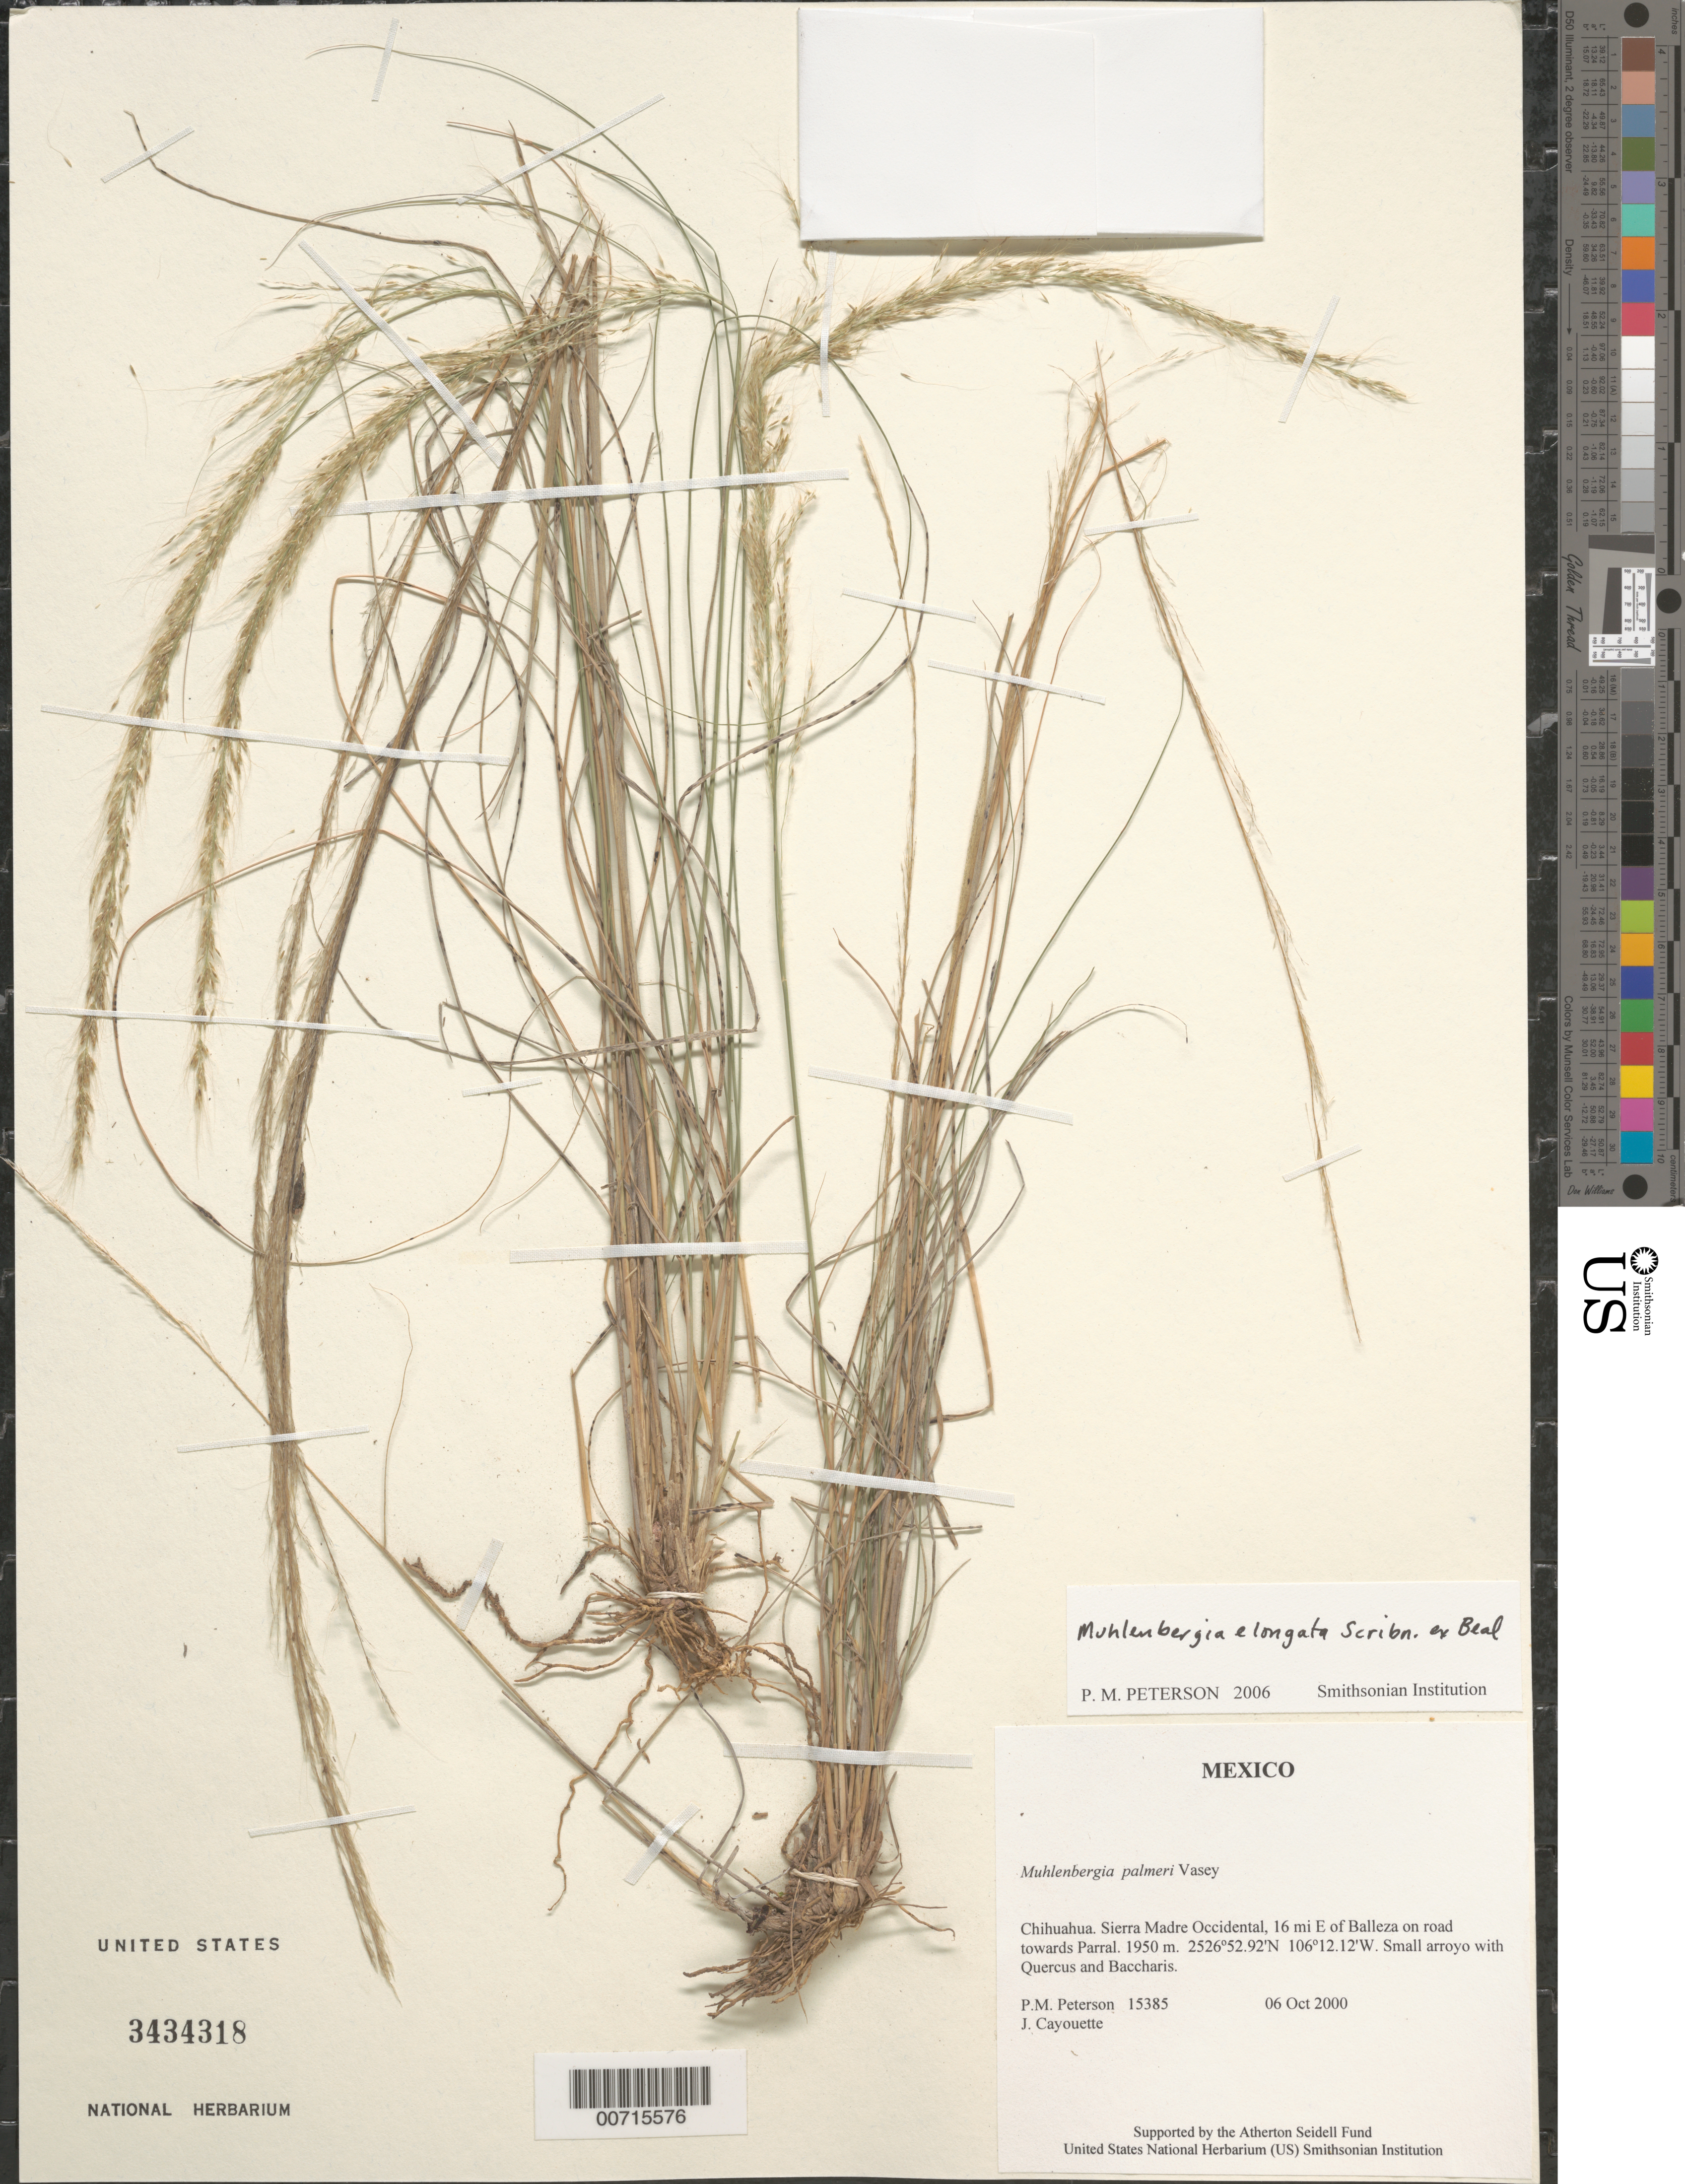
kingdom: Plantae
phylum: Tracheophyta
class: Liliopsida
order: Poales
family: Poaceae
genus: Muhlenbergia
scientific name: Muhlenbergia expansa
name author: Trin.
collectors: P. M. Peterson & J. Cayouette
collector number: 15385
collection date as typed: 06 Oct 2000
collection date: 2000-10-06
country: Mexico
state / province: Chihuahua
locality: Sierra Madre Occidental, 16 mi E of Balleza on road towards Parral.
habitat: Small arroyo with Quercus and Baccharis.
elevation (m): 1950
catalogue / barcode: US 3434318